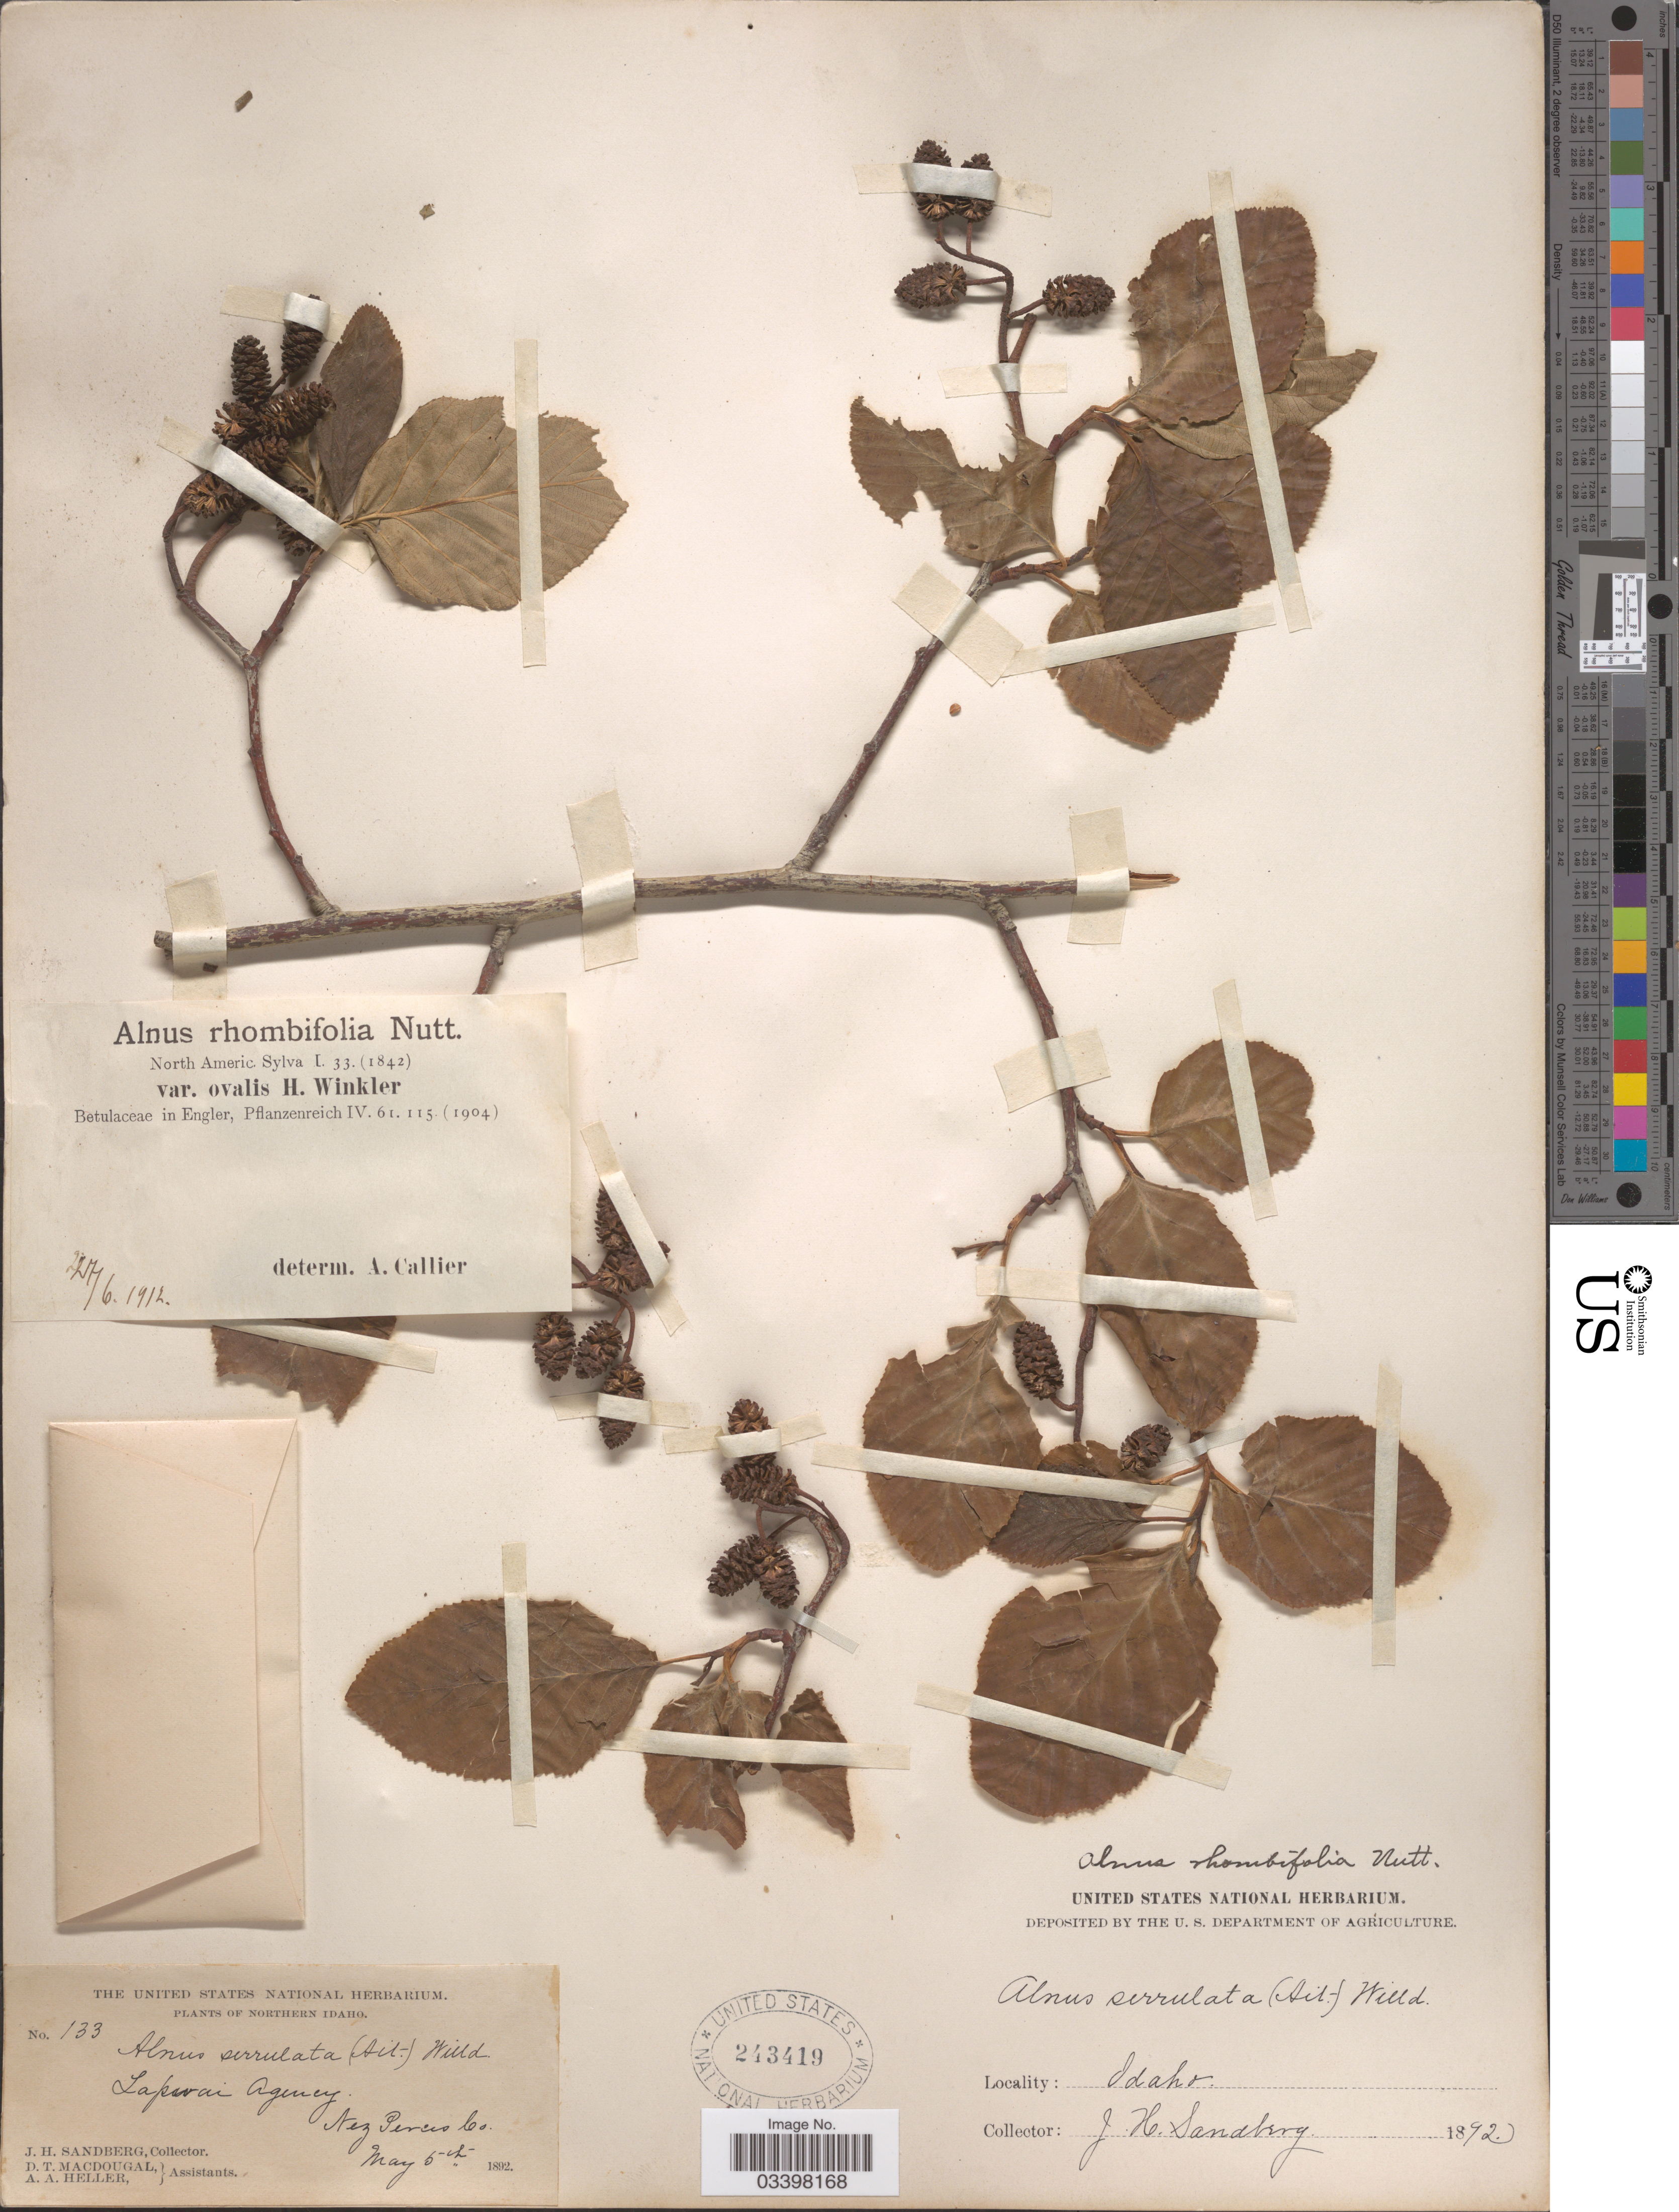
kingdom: Plantae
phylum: Tracheophyta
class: Magnoliopsida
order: Fagales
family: Betulaceae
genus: Alnus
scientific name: Alnus rhombifolia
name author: Nutt.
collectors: J. H. Sandberg, D. T. MacDougal & A. A. Heller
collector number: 133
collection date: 1892-05-05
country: United States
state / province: Idaho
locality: Northern Idaho. Lapwai Agency. Nez Perces Co.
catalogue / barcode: US 243419